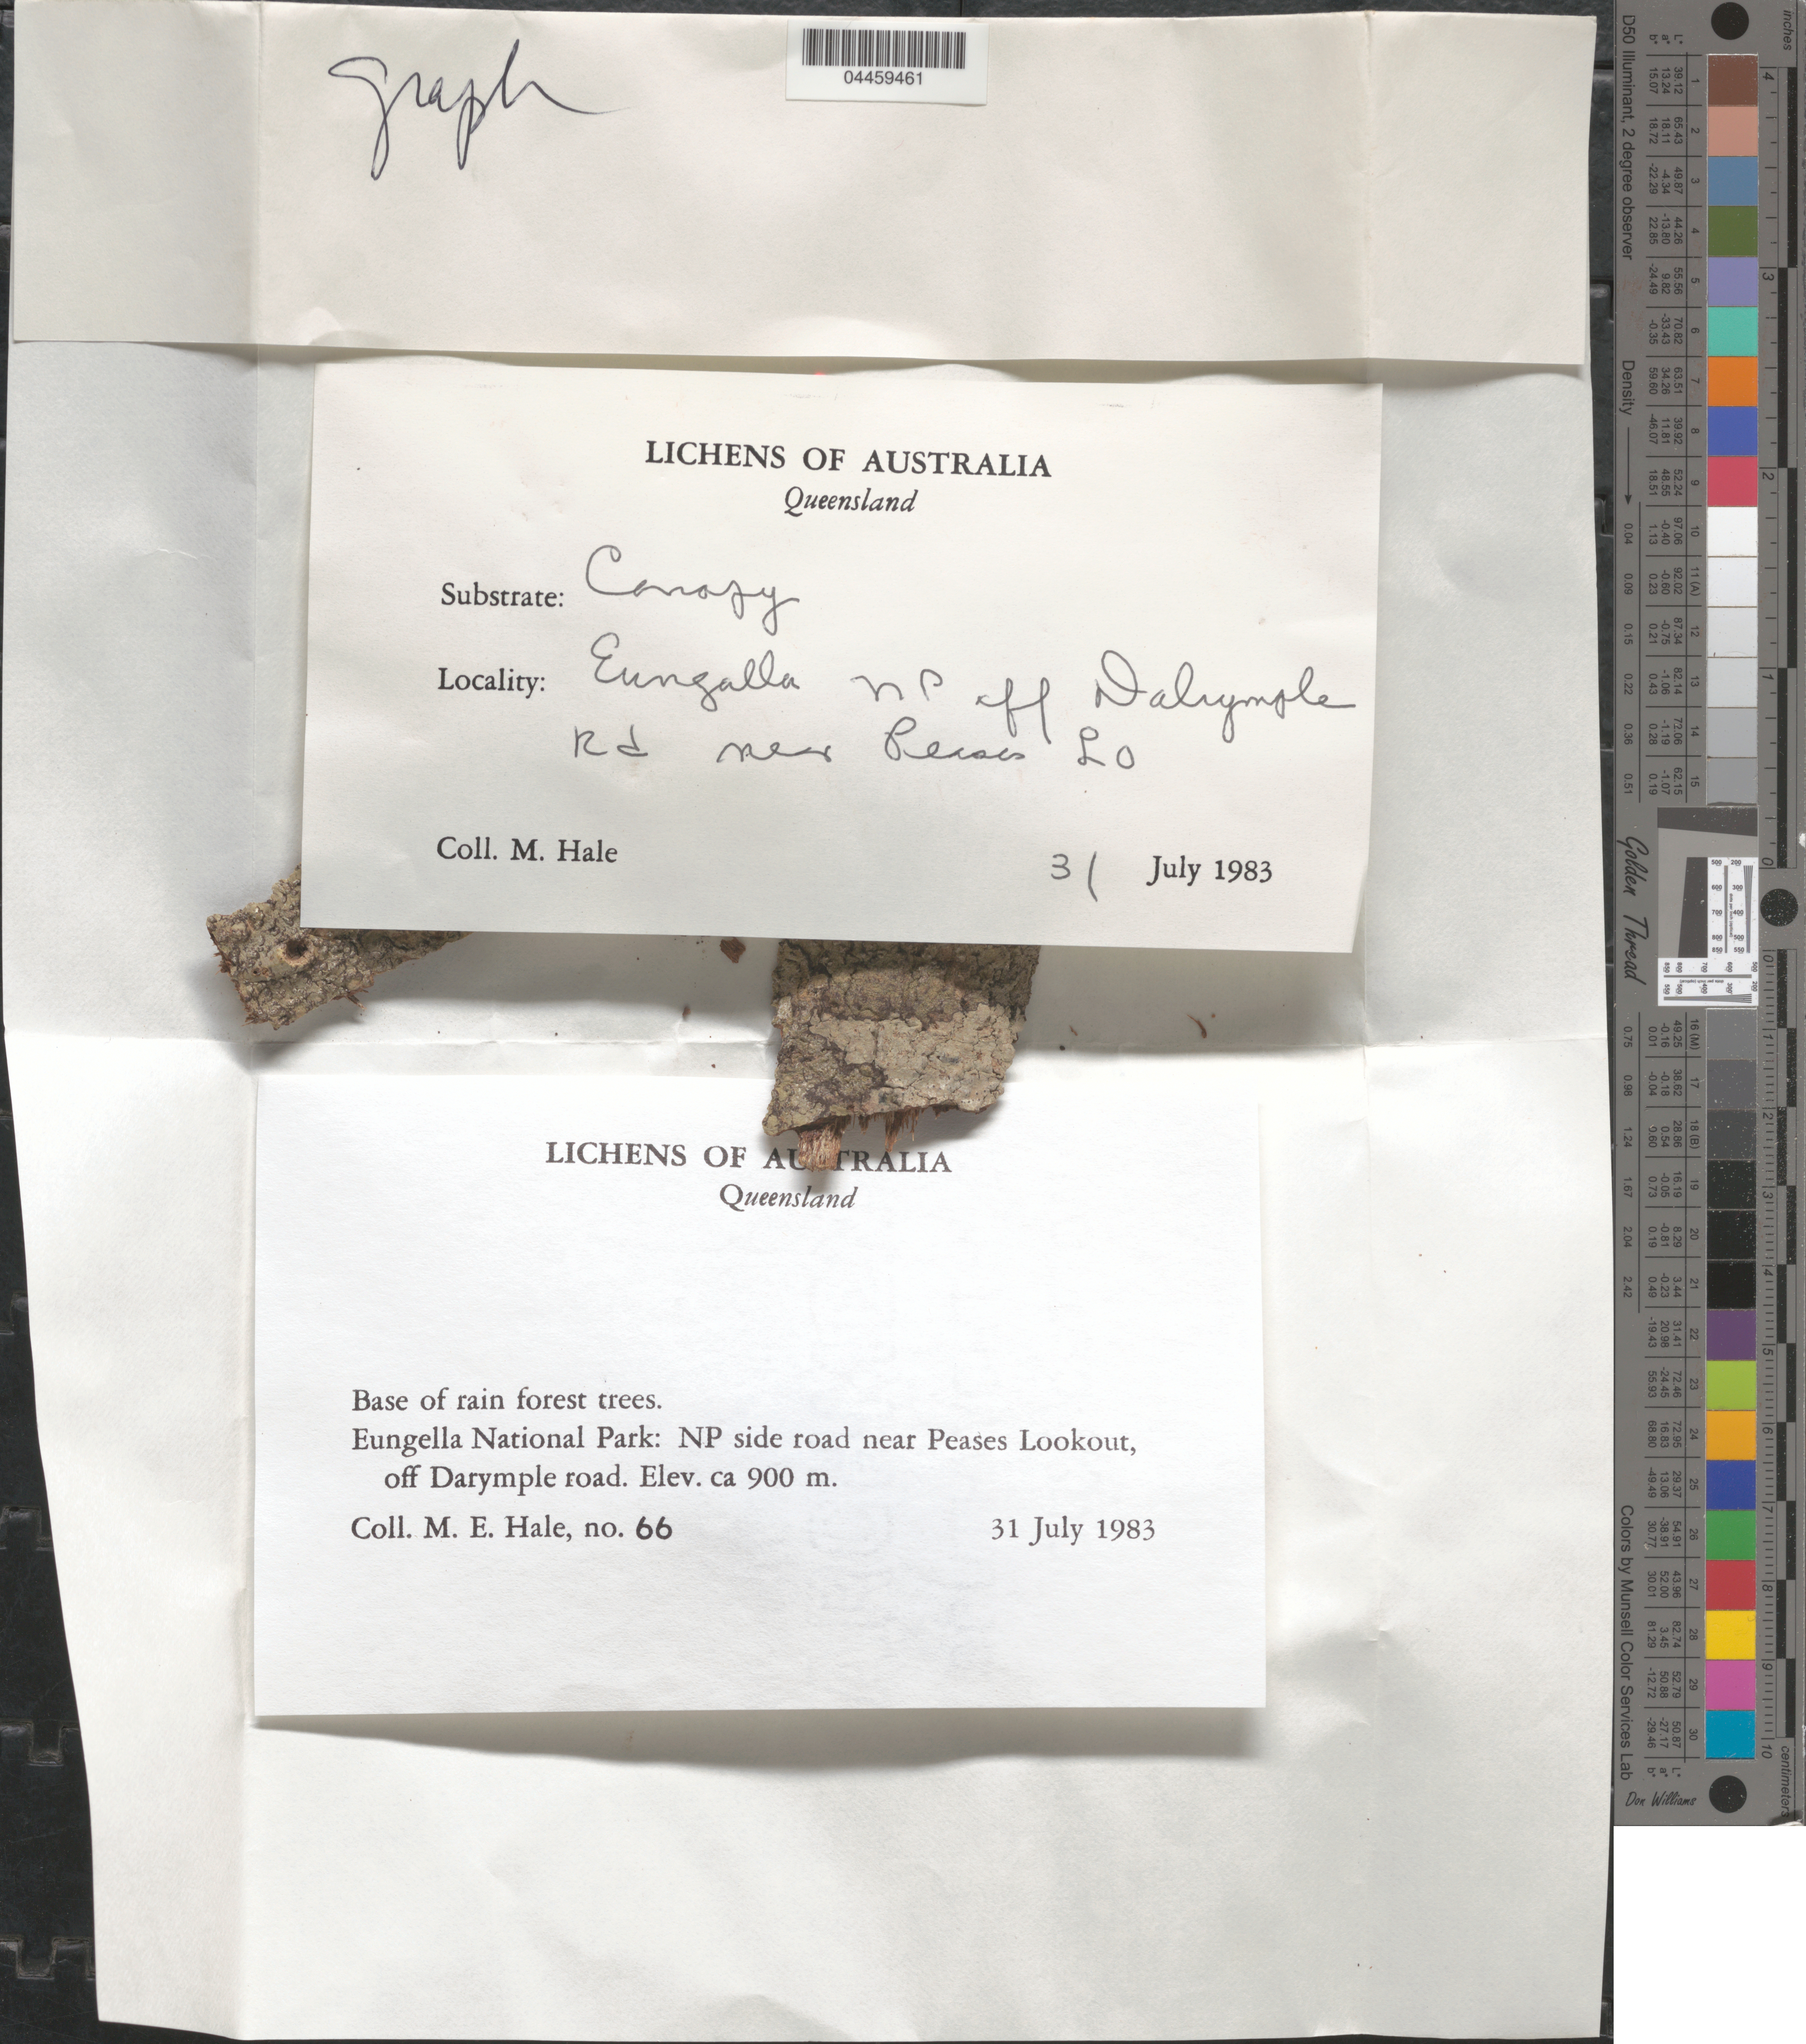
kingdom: Fungi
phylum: Ascomycota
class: Lecanoromycetes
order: Ostropales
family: Graphidaceae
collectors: M. Hale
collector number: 66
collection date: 1983-07-31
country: Australia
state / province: Queensland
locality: Base of rain forest trees. Eungella National Park: NP side road near Peases Lookout, off Darymple road.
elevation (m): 900